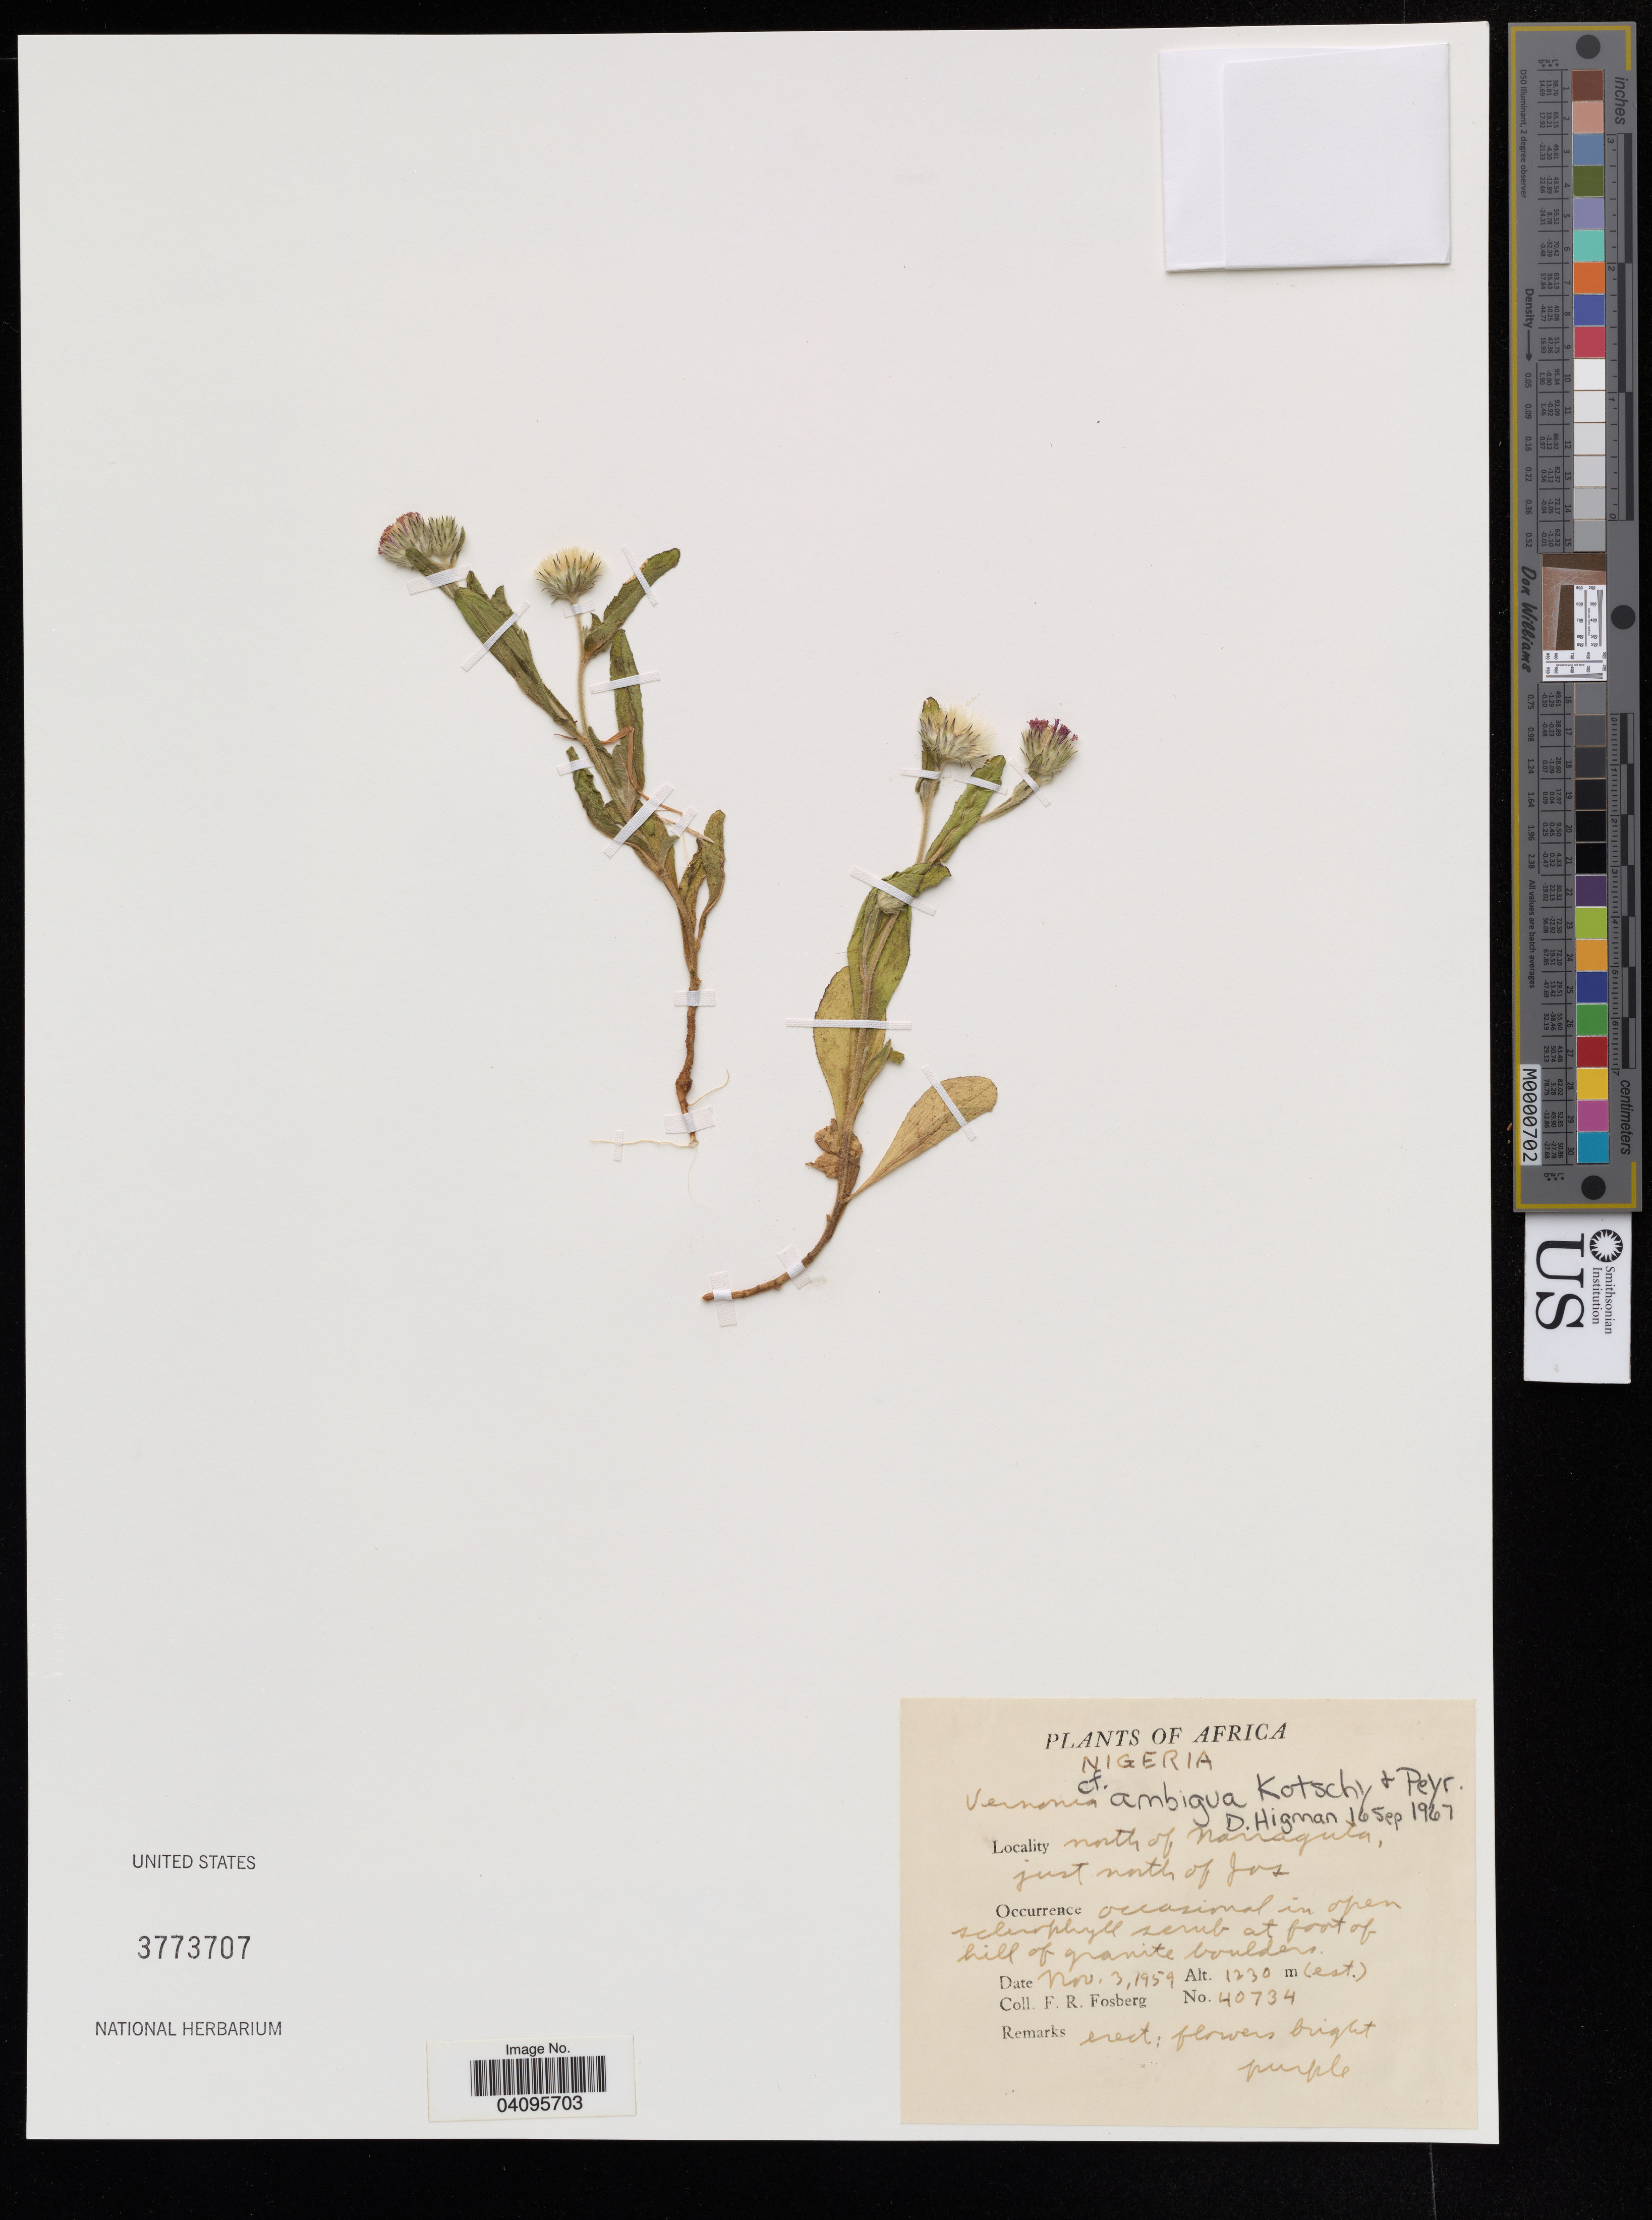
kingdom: Plantae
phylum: Tracheophyta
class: Magnoliopsida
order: Asterales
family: Asteraceae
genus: Vernoniastrum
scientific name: Vernoniastrum ambiguum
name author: (Kotschy & Peyr.) H. Rob.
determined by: (US) Smithsonian Institution - National Museum of Natural History - Department of Botany (UNITED STATES)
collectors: F. R. Fosberg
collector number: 40734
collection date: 1959-11-03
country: Nigeria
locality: North of Narragata, just north of Jos.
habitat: Open scrub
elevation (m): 1230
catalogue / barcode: US 3773707